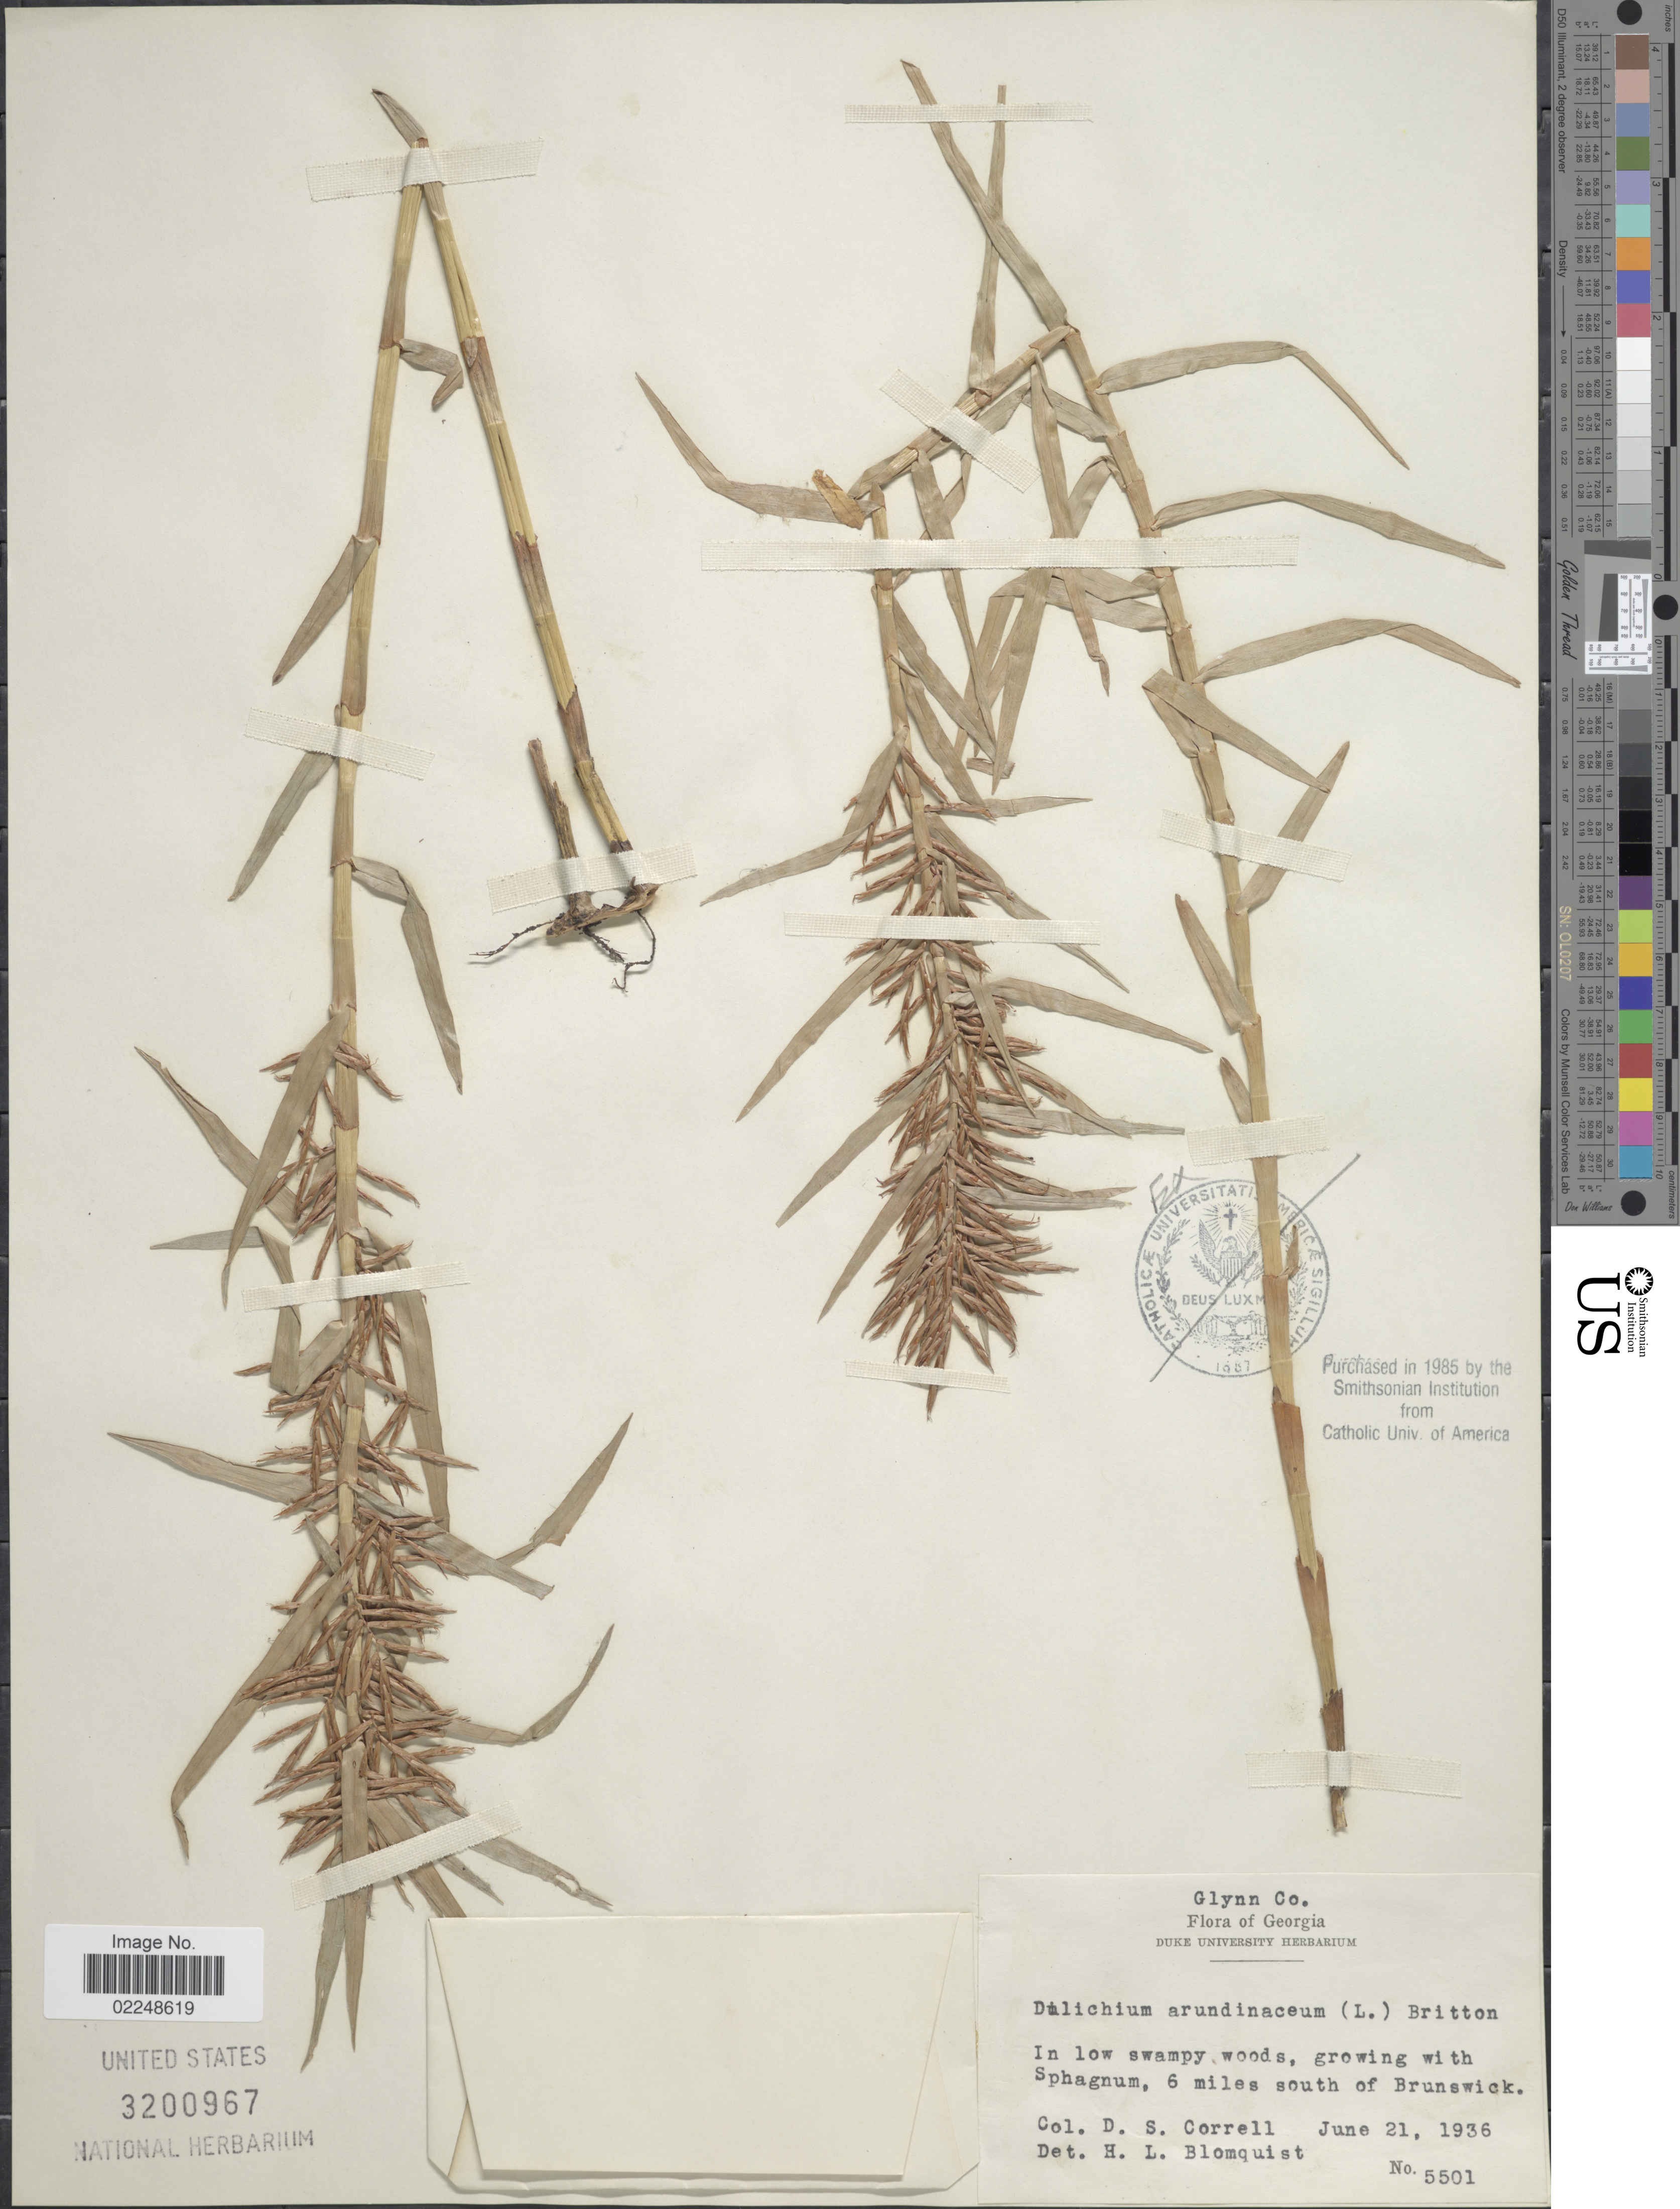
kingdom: Plantae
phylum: Tracheophyta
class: Liliopsida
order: Poales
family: Cyperaceae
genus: Dulichium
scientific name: Dulichium arundinaceum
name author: (L.) Britton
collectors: D. S. Correll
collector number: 5501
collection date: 1936-06-21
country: United States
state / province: Georgia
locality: Glynn Co., 6 miles wouth of Brunswick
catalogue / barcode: US 3200967